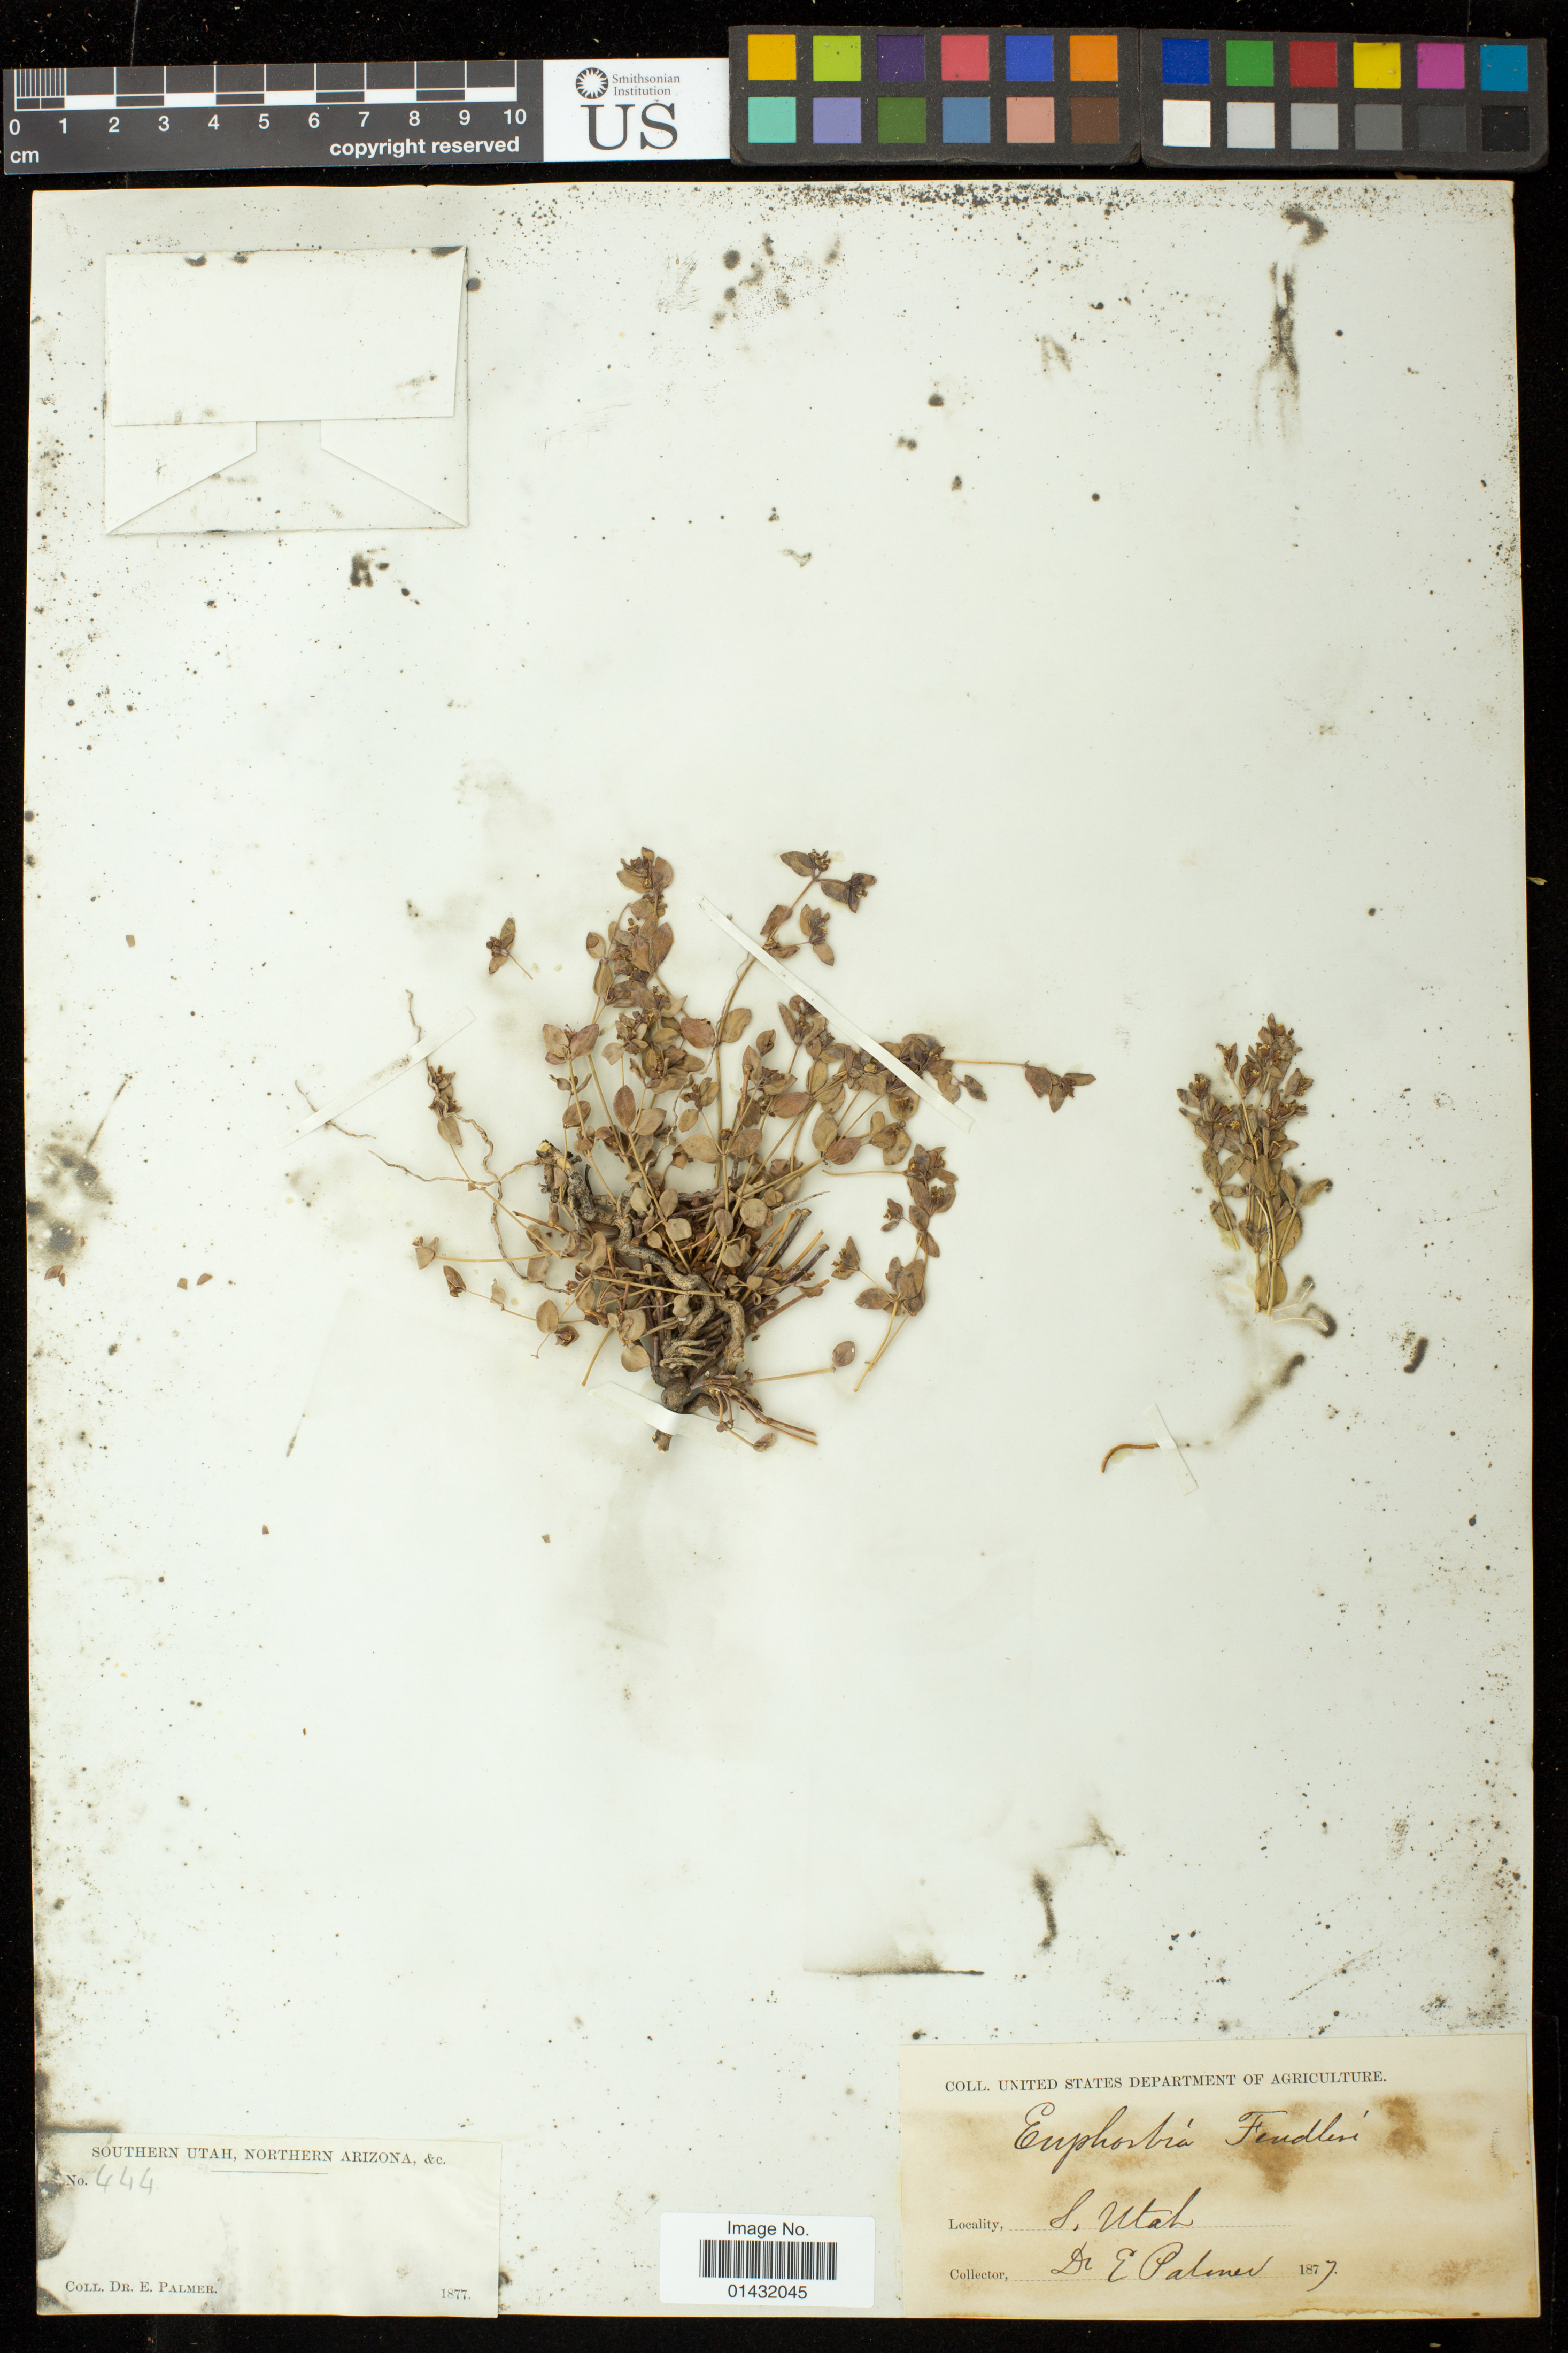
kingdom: Plantae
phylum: Tracheophyta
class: Magnoliopsida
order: Malpighiales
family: Euphorbiaceae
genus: Euphorbia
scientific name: Euphorbia fendleri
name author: Torr. & A. Gray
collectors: E. Palmer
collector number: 444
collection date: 1877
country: United States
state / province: Utah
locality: S. Utah